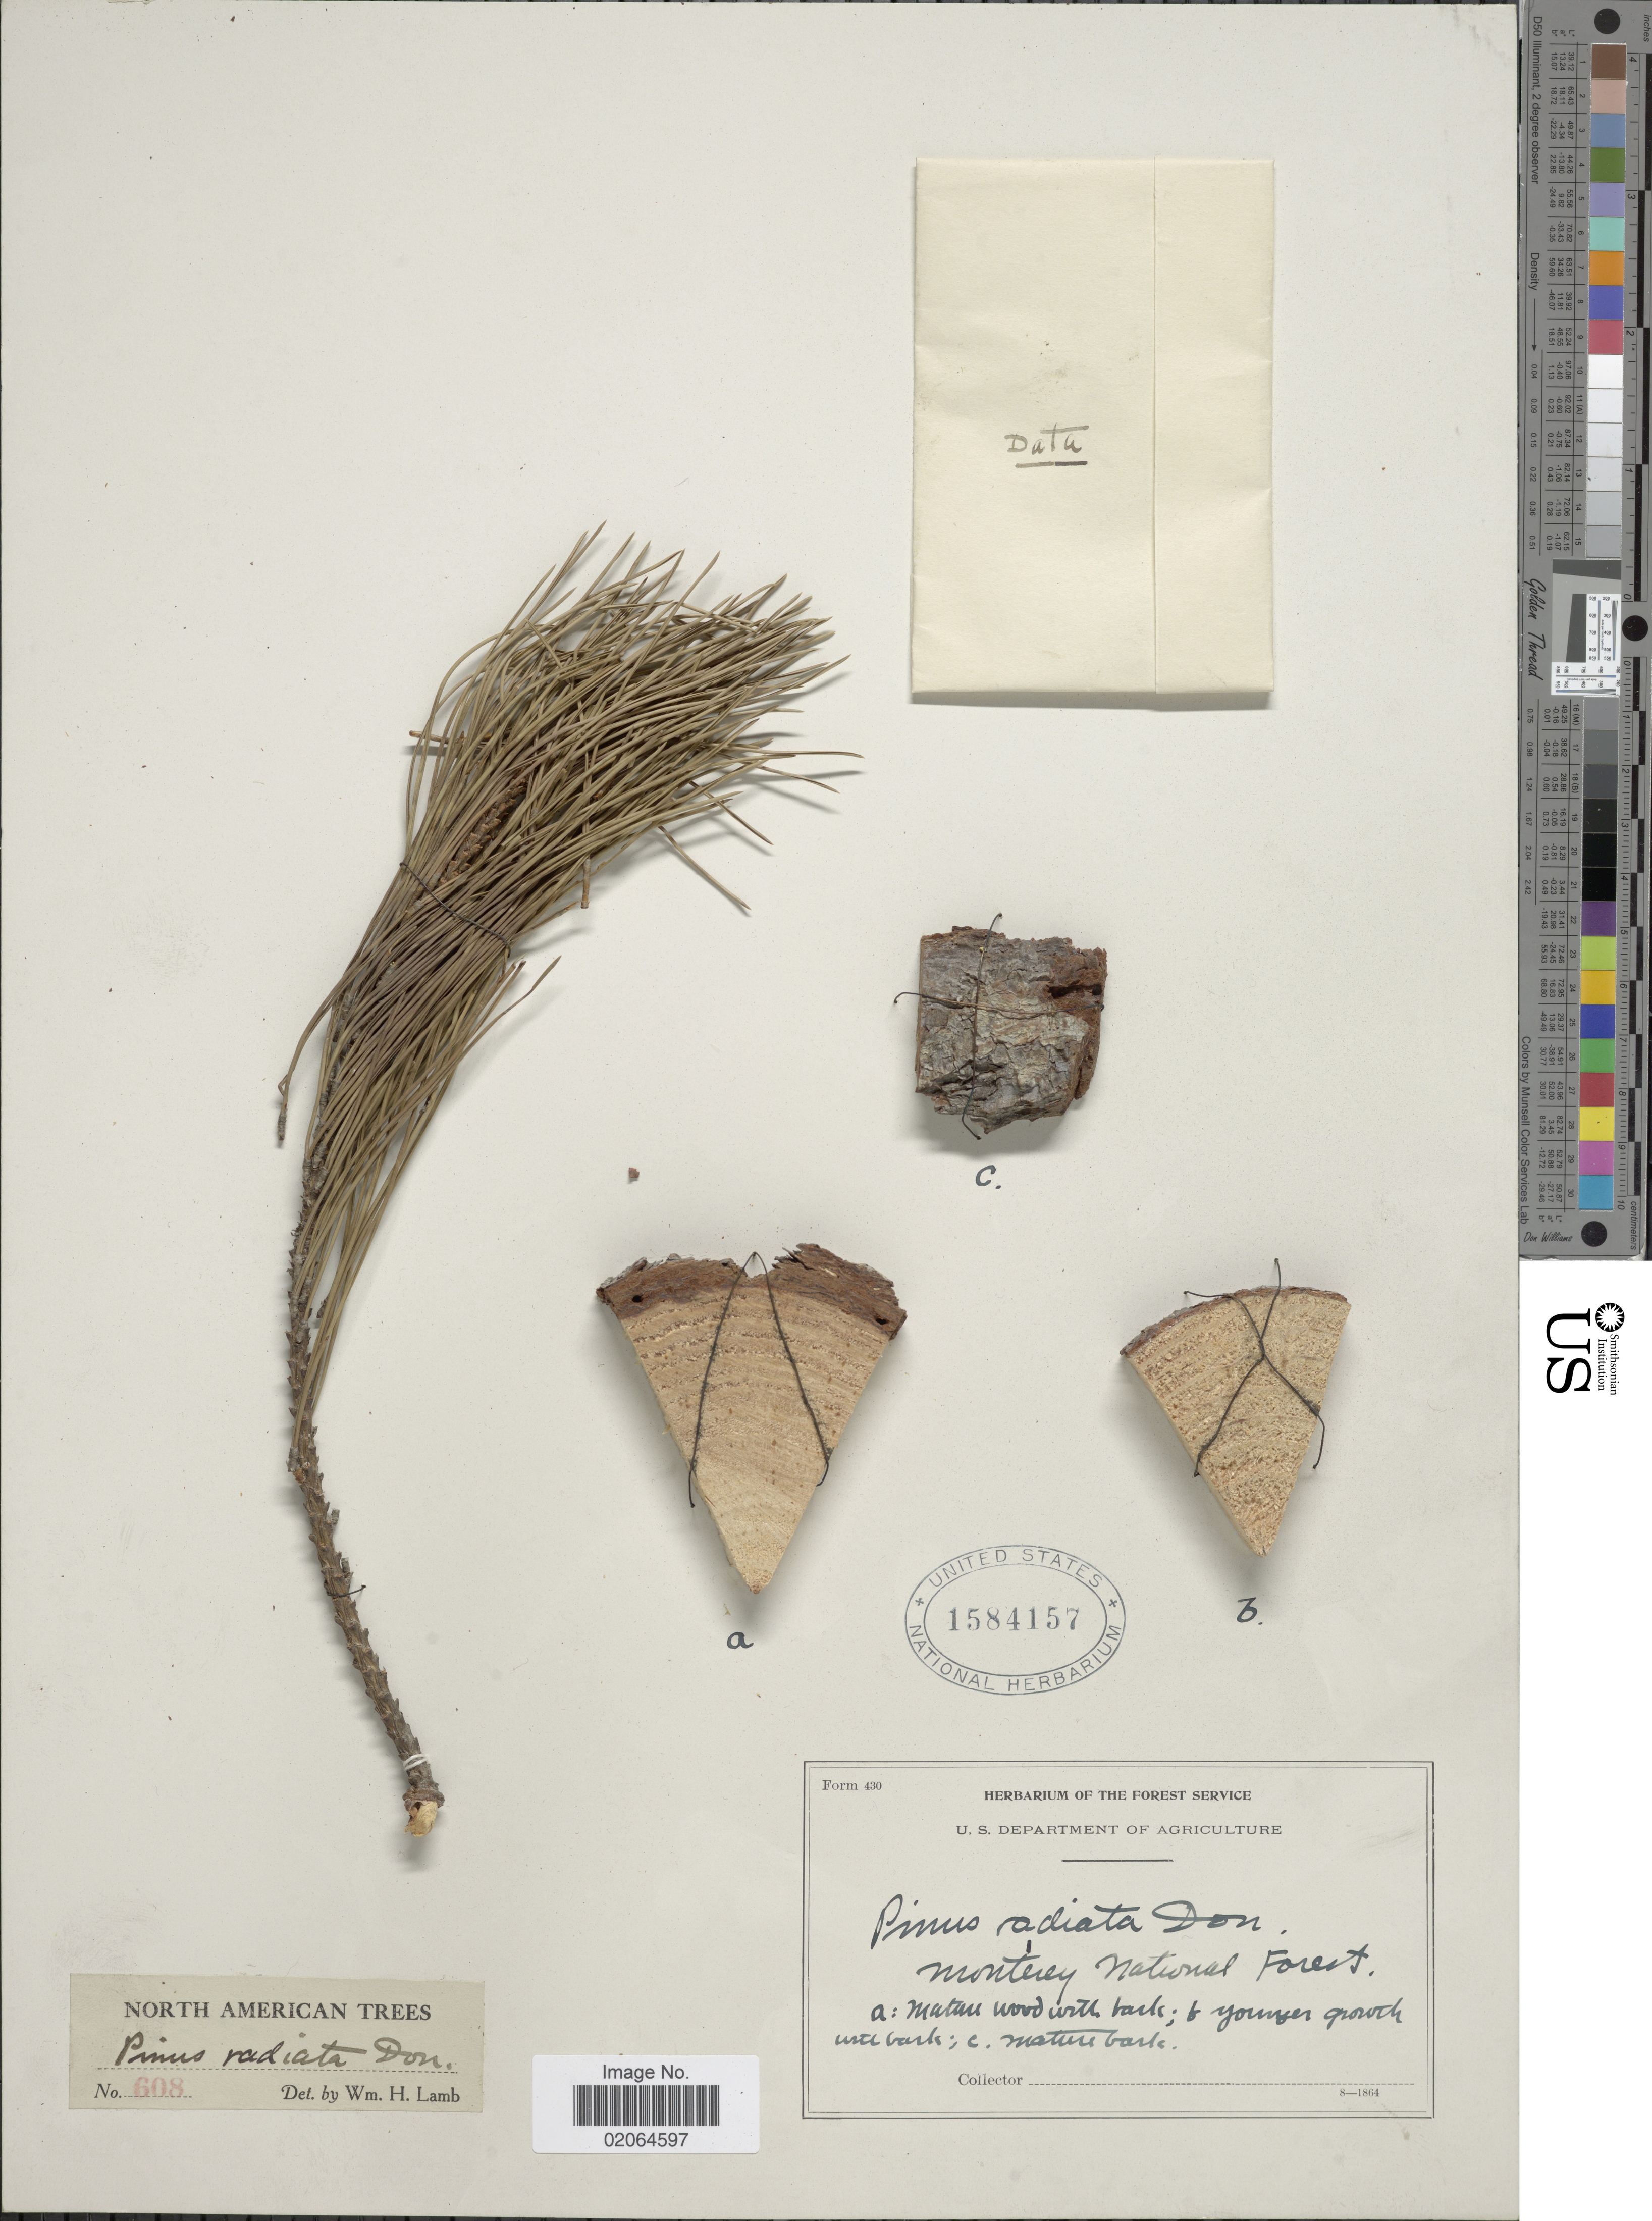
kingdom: Plantae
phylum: Tracheophyta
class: Pinopsida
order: Pinales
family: Pinaceae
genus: Pinus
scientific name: Pinus radiata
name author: D. Don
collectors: U.S. Department of Agriculture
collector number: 608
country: United States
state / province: California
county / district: Monterey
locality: North American. Monterey natural Forest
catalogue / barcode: US 1584157